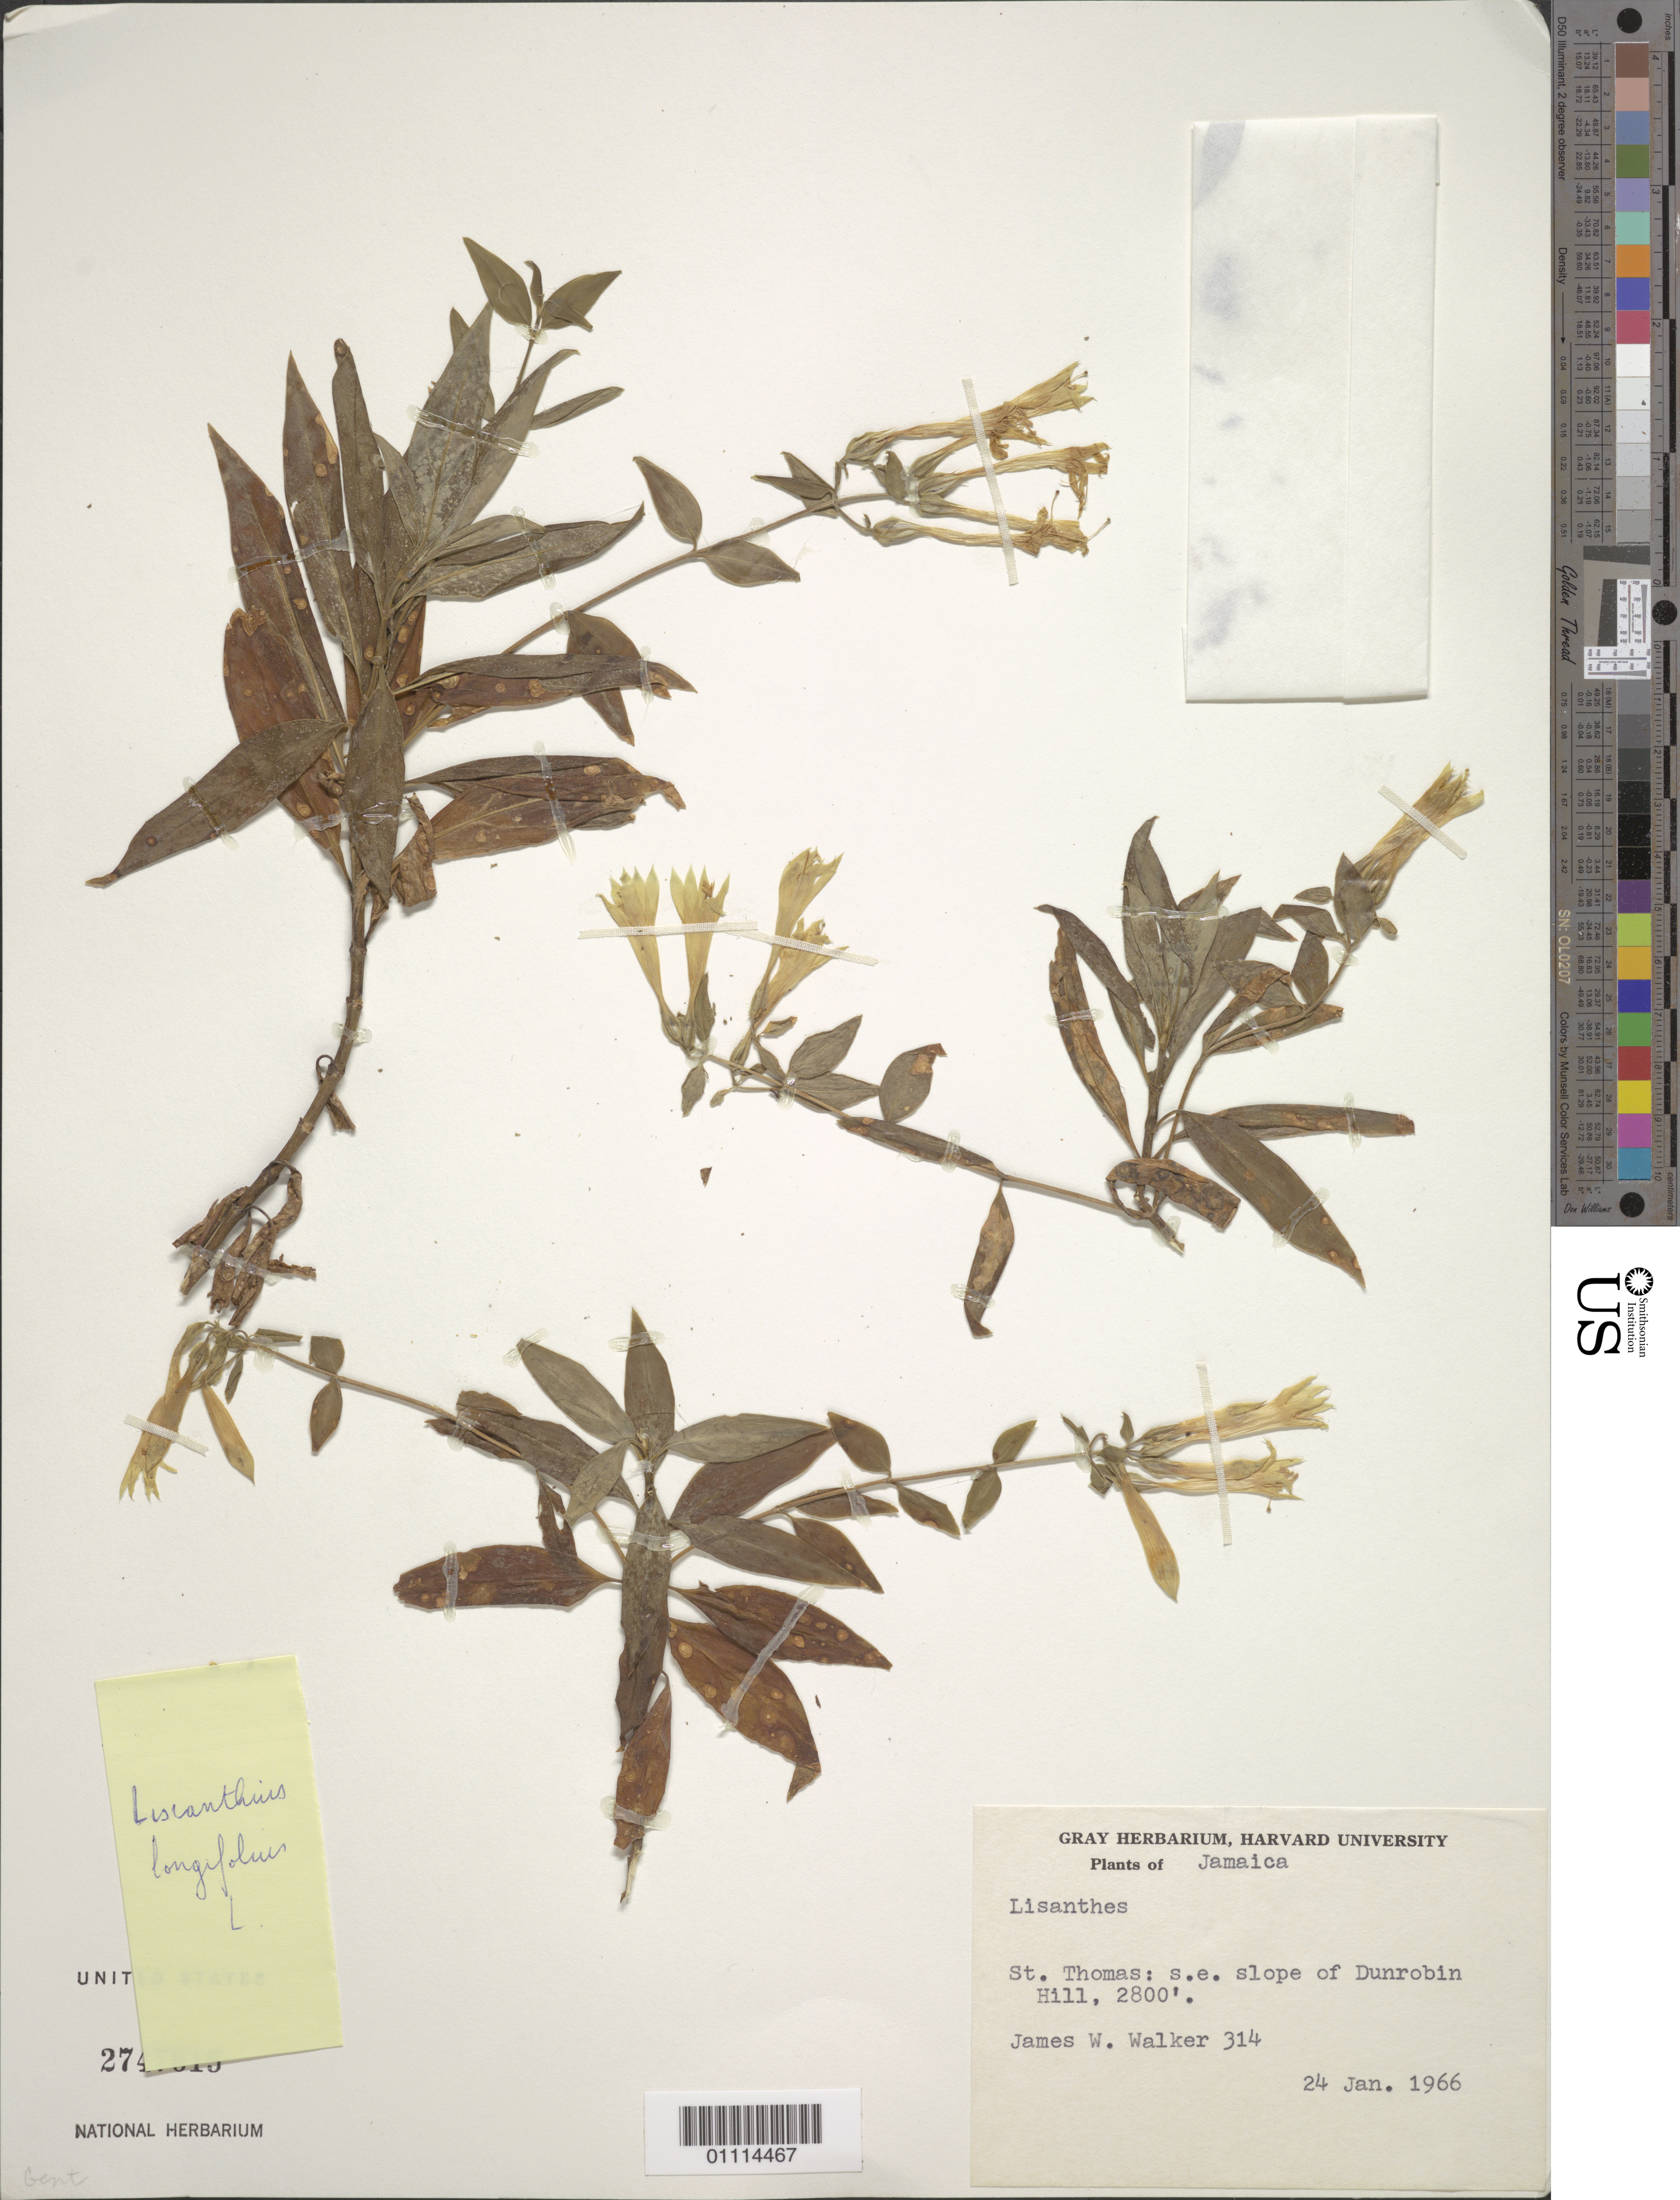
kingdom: Plantae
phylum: Tracheophyta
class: Magnoliopsida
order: Gentianales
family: Gentianaceae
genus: Lisianthius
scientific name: Lisianthius longifolius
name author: L.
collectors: J. W. Walker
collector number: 314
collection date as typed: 24 Jan 1966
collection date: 1966-01-24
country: Jamaica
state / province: Saint Thomas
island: Jamaica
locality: S.E. slope of Dunrobin Hill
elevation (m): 853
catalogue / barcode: US 2747615